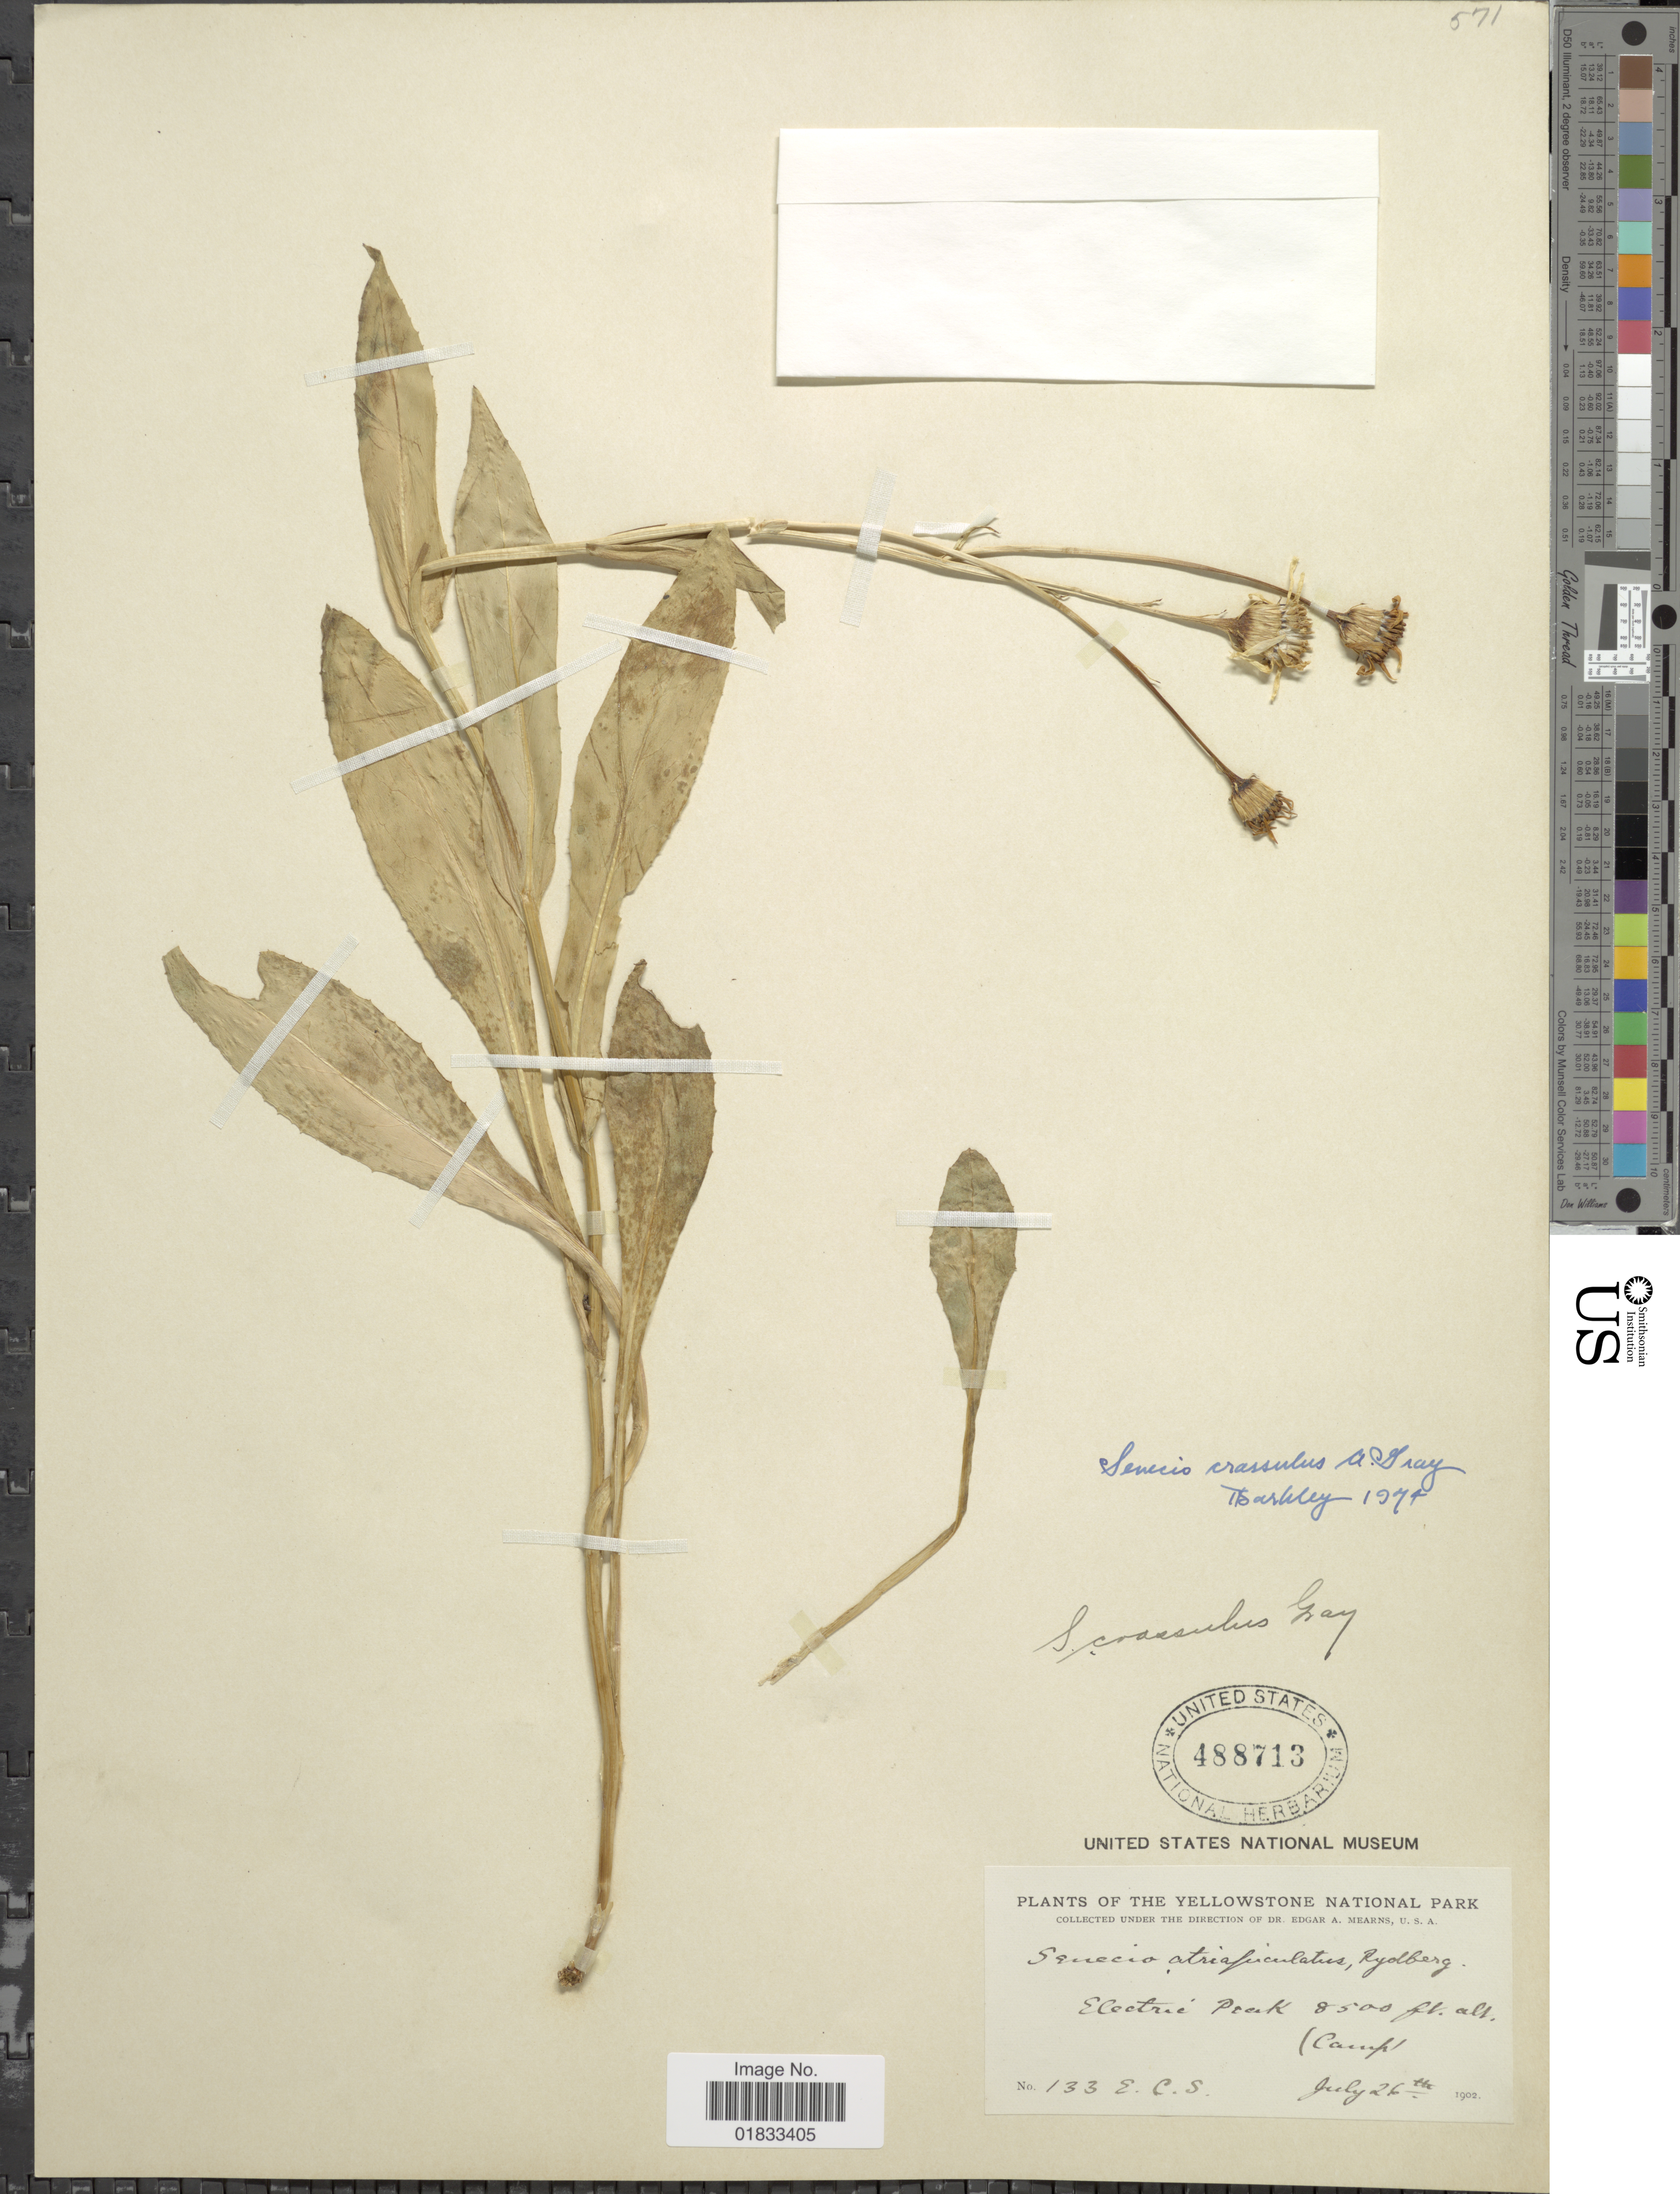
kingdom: Plantae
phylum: Tracheophyta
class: Magnoliopsida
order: Asterales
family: Asteraceae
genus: Senecio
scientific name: Senecio crassulus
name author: A. Gray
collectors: E. C. Smith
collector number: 133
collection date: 1902-07-26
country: United States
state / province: Montana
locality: Yellowstone National Park, Electric Peak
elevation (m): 2591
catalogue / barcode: US 488713